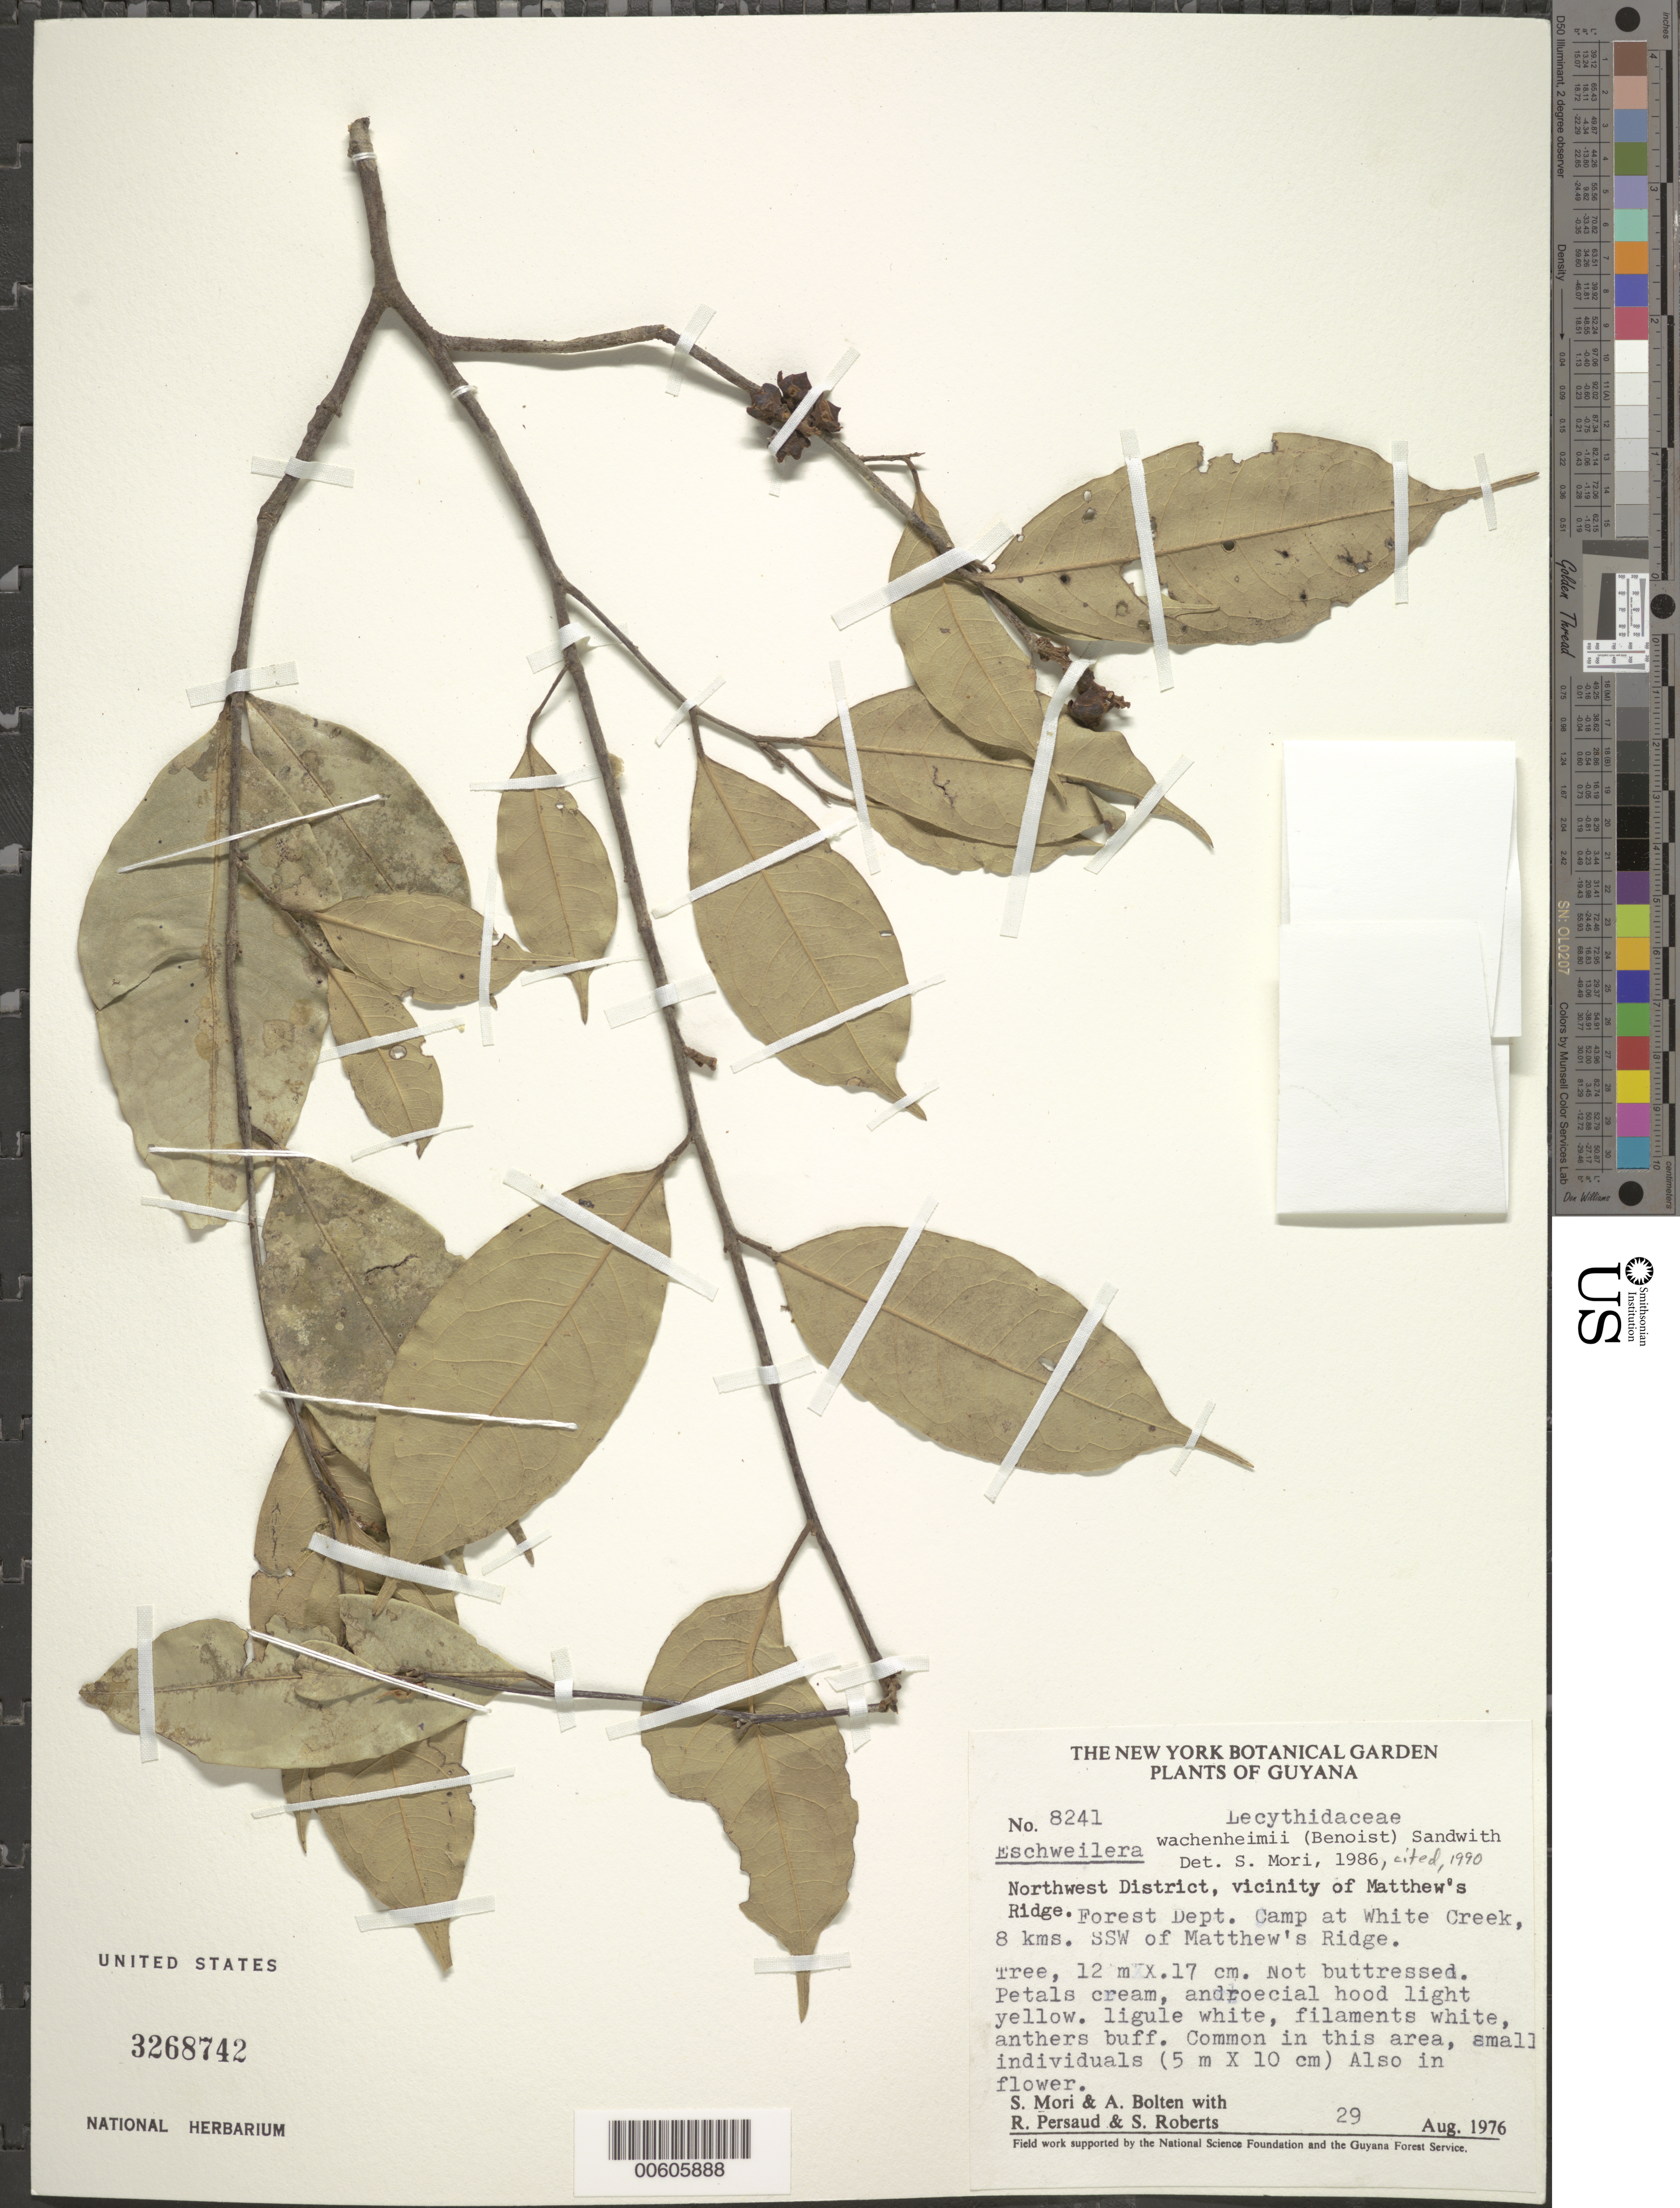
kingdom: Plantae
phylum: Tracheophyta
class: Magnoliopsida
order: Ericales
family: Lecythidaceae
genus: Eschweilera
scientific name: Eschweilera wachenheimii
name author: (Benoist) Sandwith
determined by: Mori, Scott A.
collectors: S. Mori, A. Bolten, R. Persaud, R. Boyan, S. Roberts, R. Jugernauth & S. Dwarka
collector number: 8241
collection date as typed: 29-Aug-76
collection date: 1976-08-29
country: Guyana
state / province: Barima-Waini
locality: Matthew's Ridge, Forest Dept. camp at White Creek, 8 km SSW of Matthew's Ridge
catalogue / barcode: US 3268742